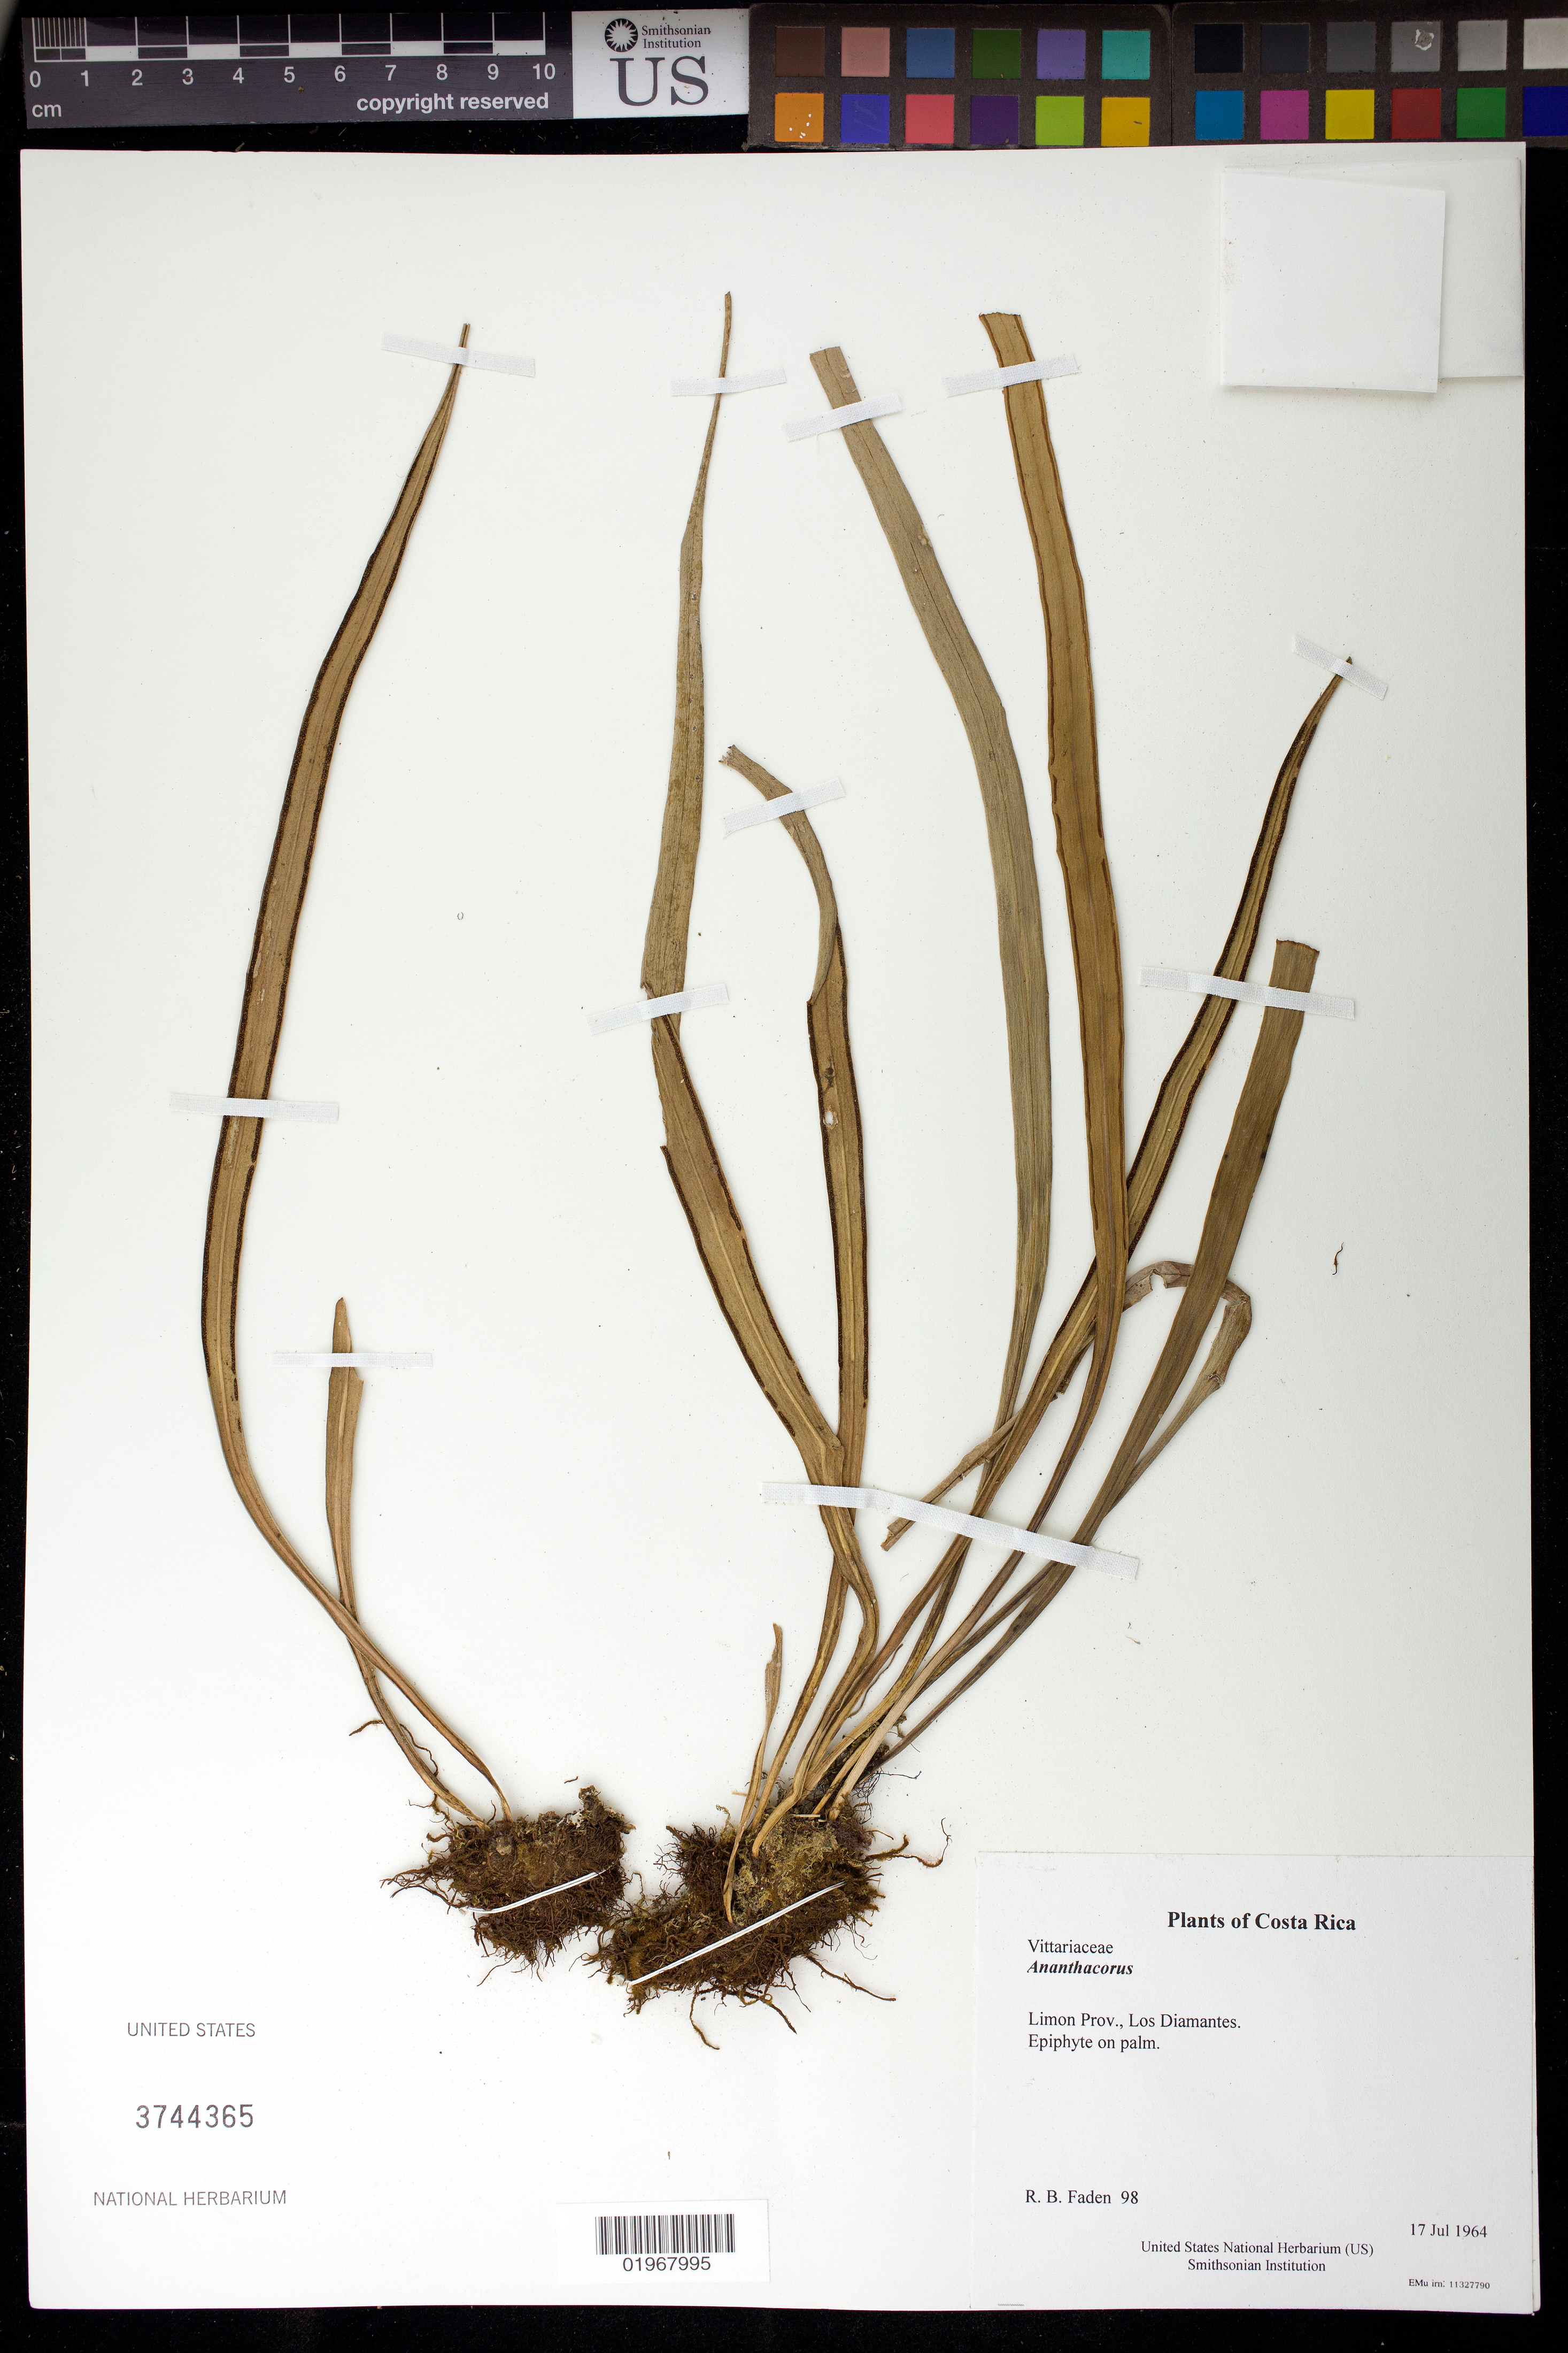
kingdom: Plantae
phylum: Tracheophyta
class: Polypodiopsida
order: Polypodiales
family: Pteridaceae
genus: Ananthacorus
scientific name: Ananthacorus sp.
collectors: R. B. Faden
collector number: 98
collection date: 1964-07-17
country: Costa Rica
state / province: Limon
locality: Los Diamantes.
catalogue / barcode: US 3744365